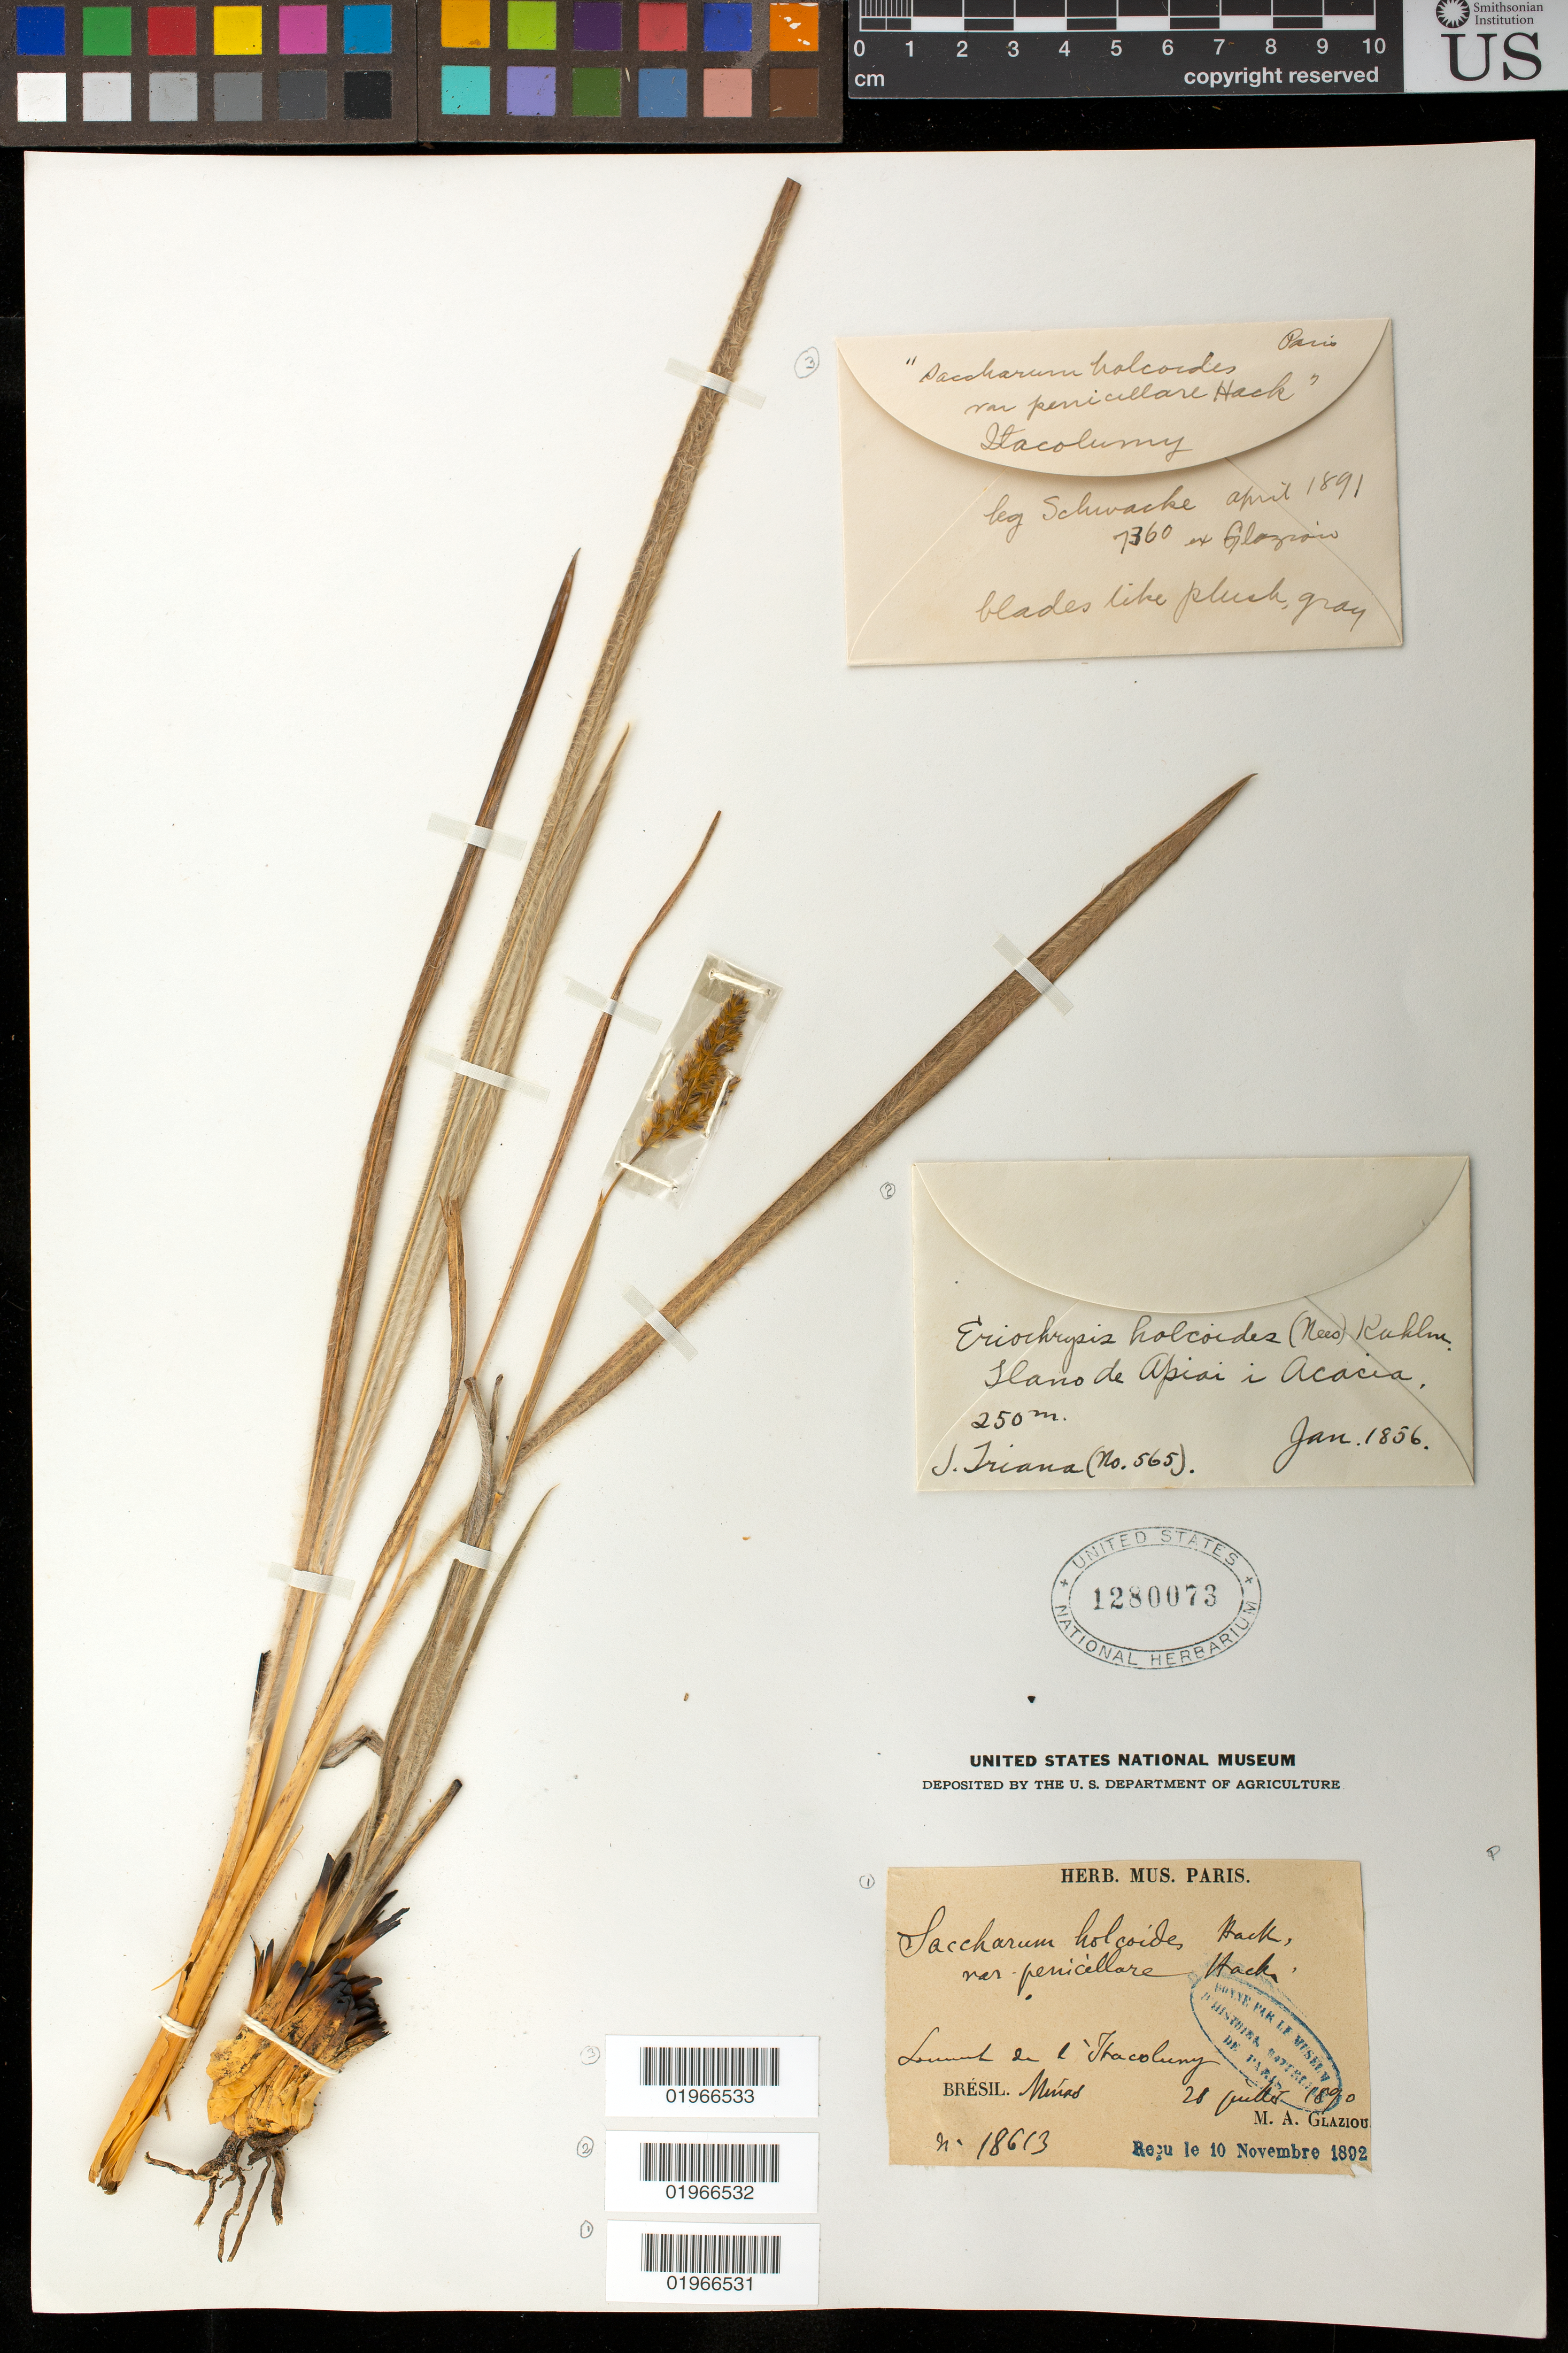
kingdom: Plantae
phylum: Tracheophyta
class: Liliopsida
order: Poales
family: Poaceae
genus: Eriochrysis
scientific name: Eriochrysis holcoides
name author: (Nees) Kuhlm.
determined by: Triana, J.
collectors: J. Triana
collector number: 565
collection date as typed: Jan 1856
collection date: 1856-01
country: Colombia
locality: Llano de Apiai i Acacia.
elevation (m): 250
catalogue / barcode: US 1280073